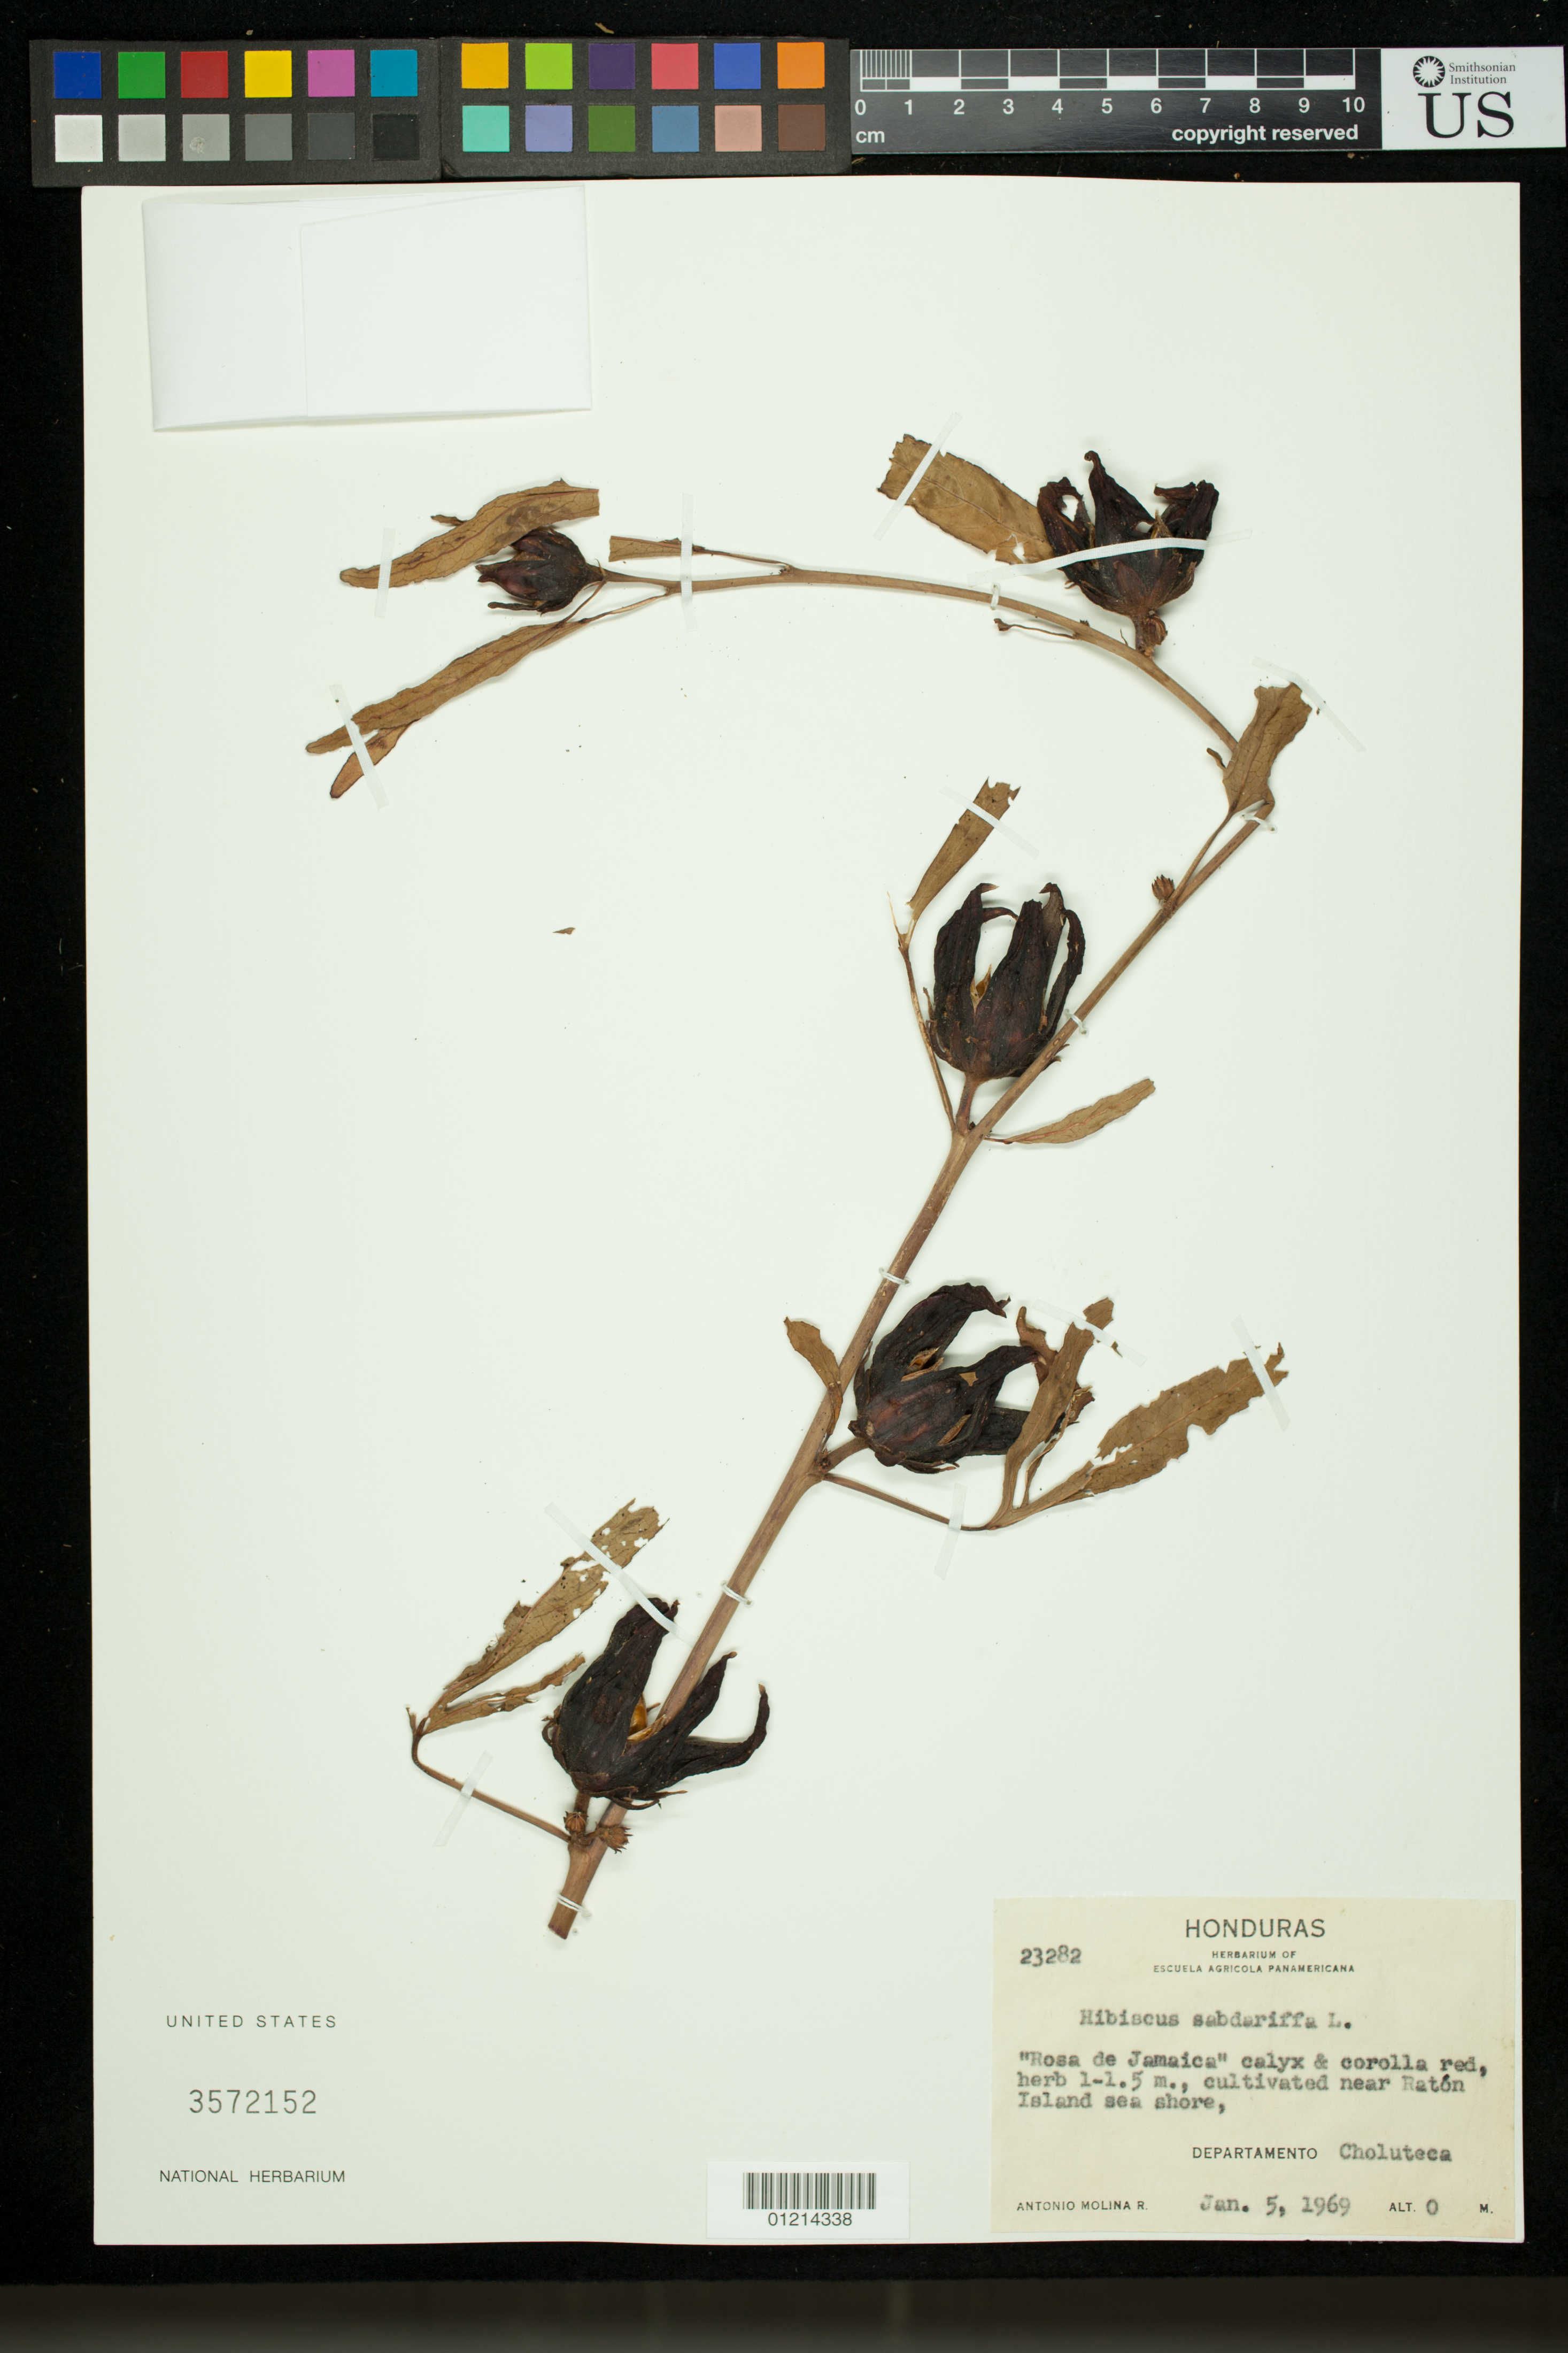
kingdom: Plantae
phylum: Tracheophyta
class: Magnoliopsida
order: Malvales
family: Malvaceae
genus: Sabdariffa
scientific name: Sabdariffa gossypiifolia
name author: (Mill.) M.M. Hanes & R.L. Barrett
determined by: Dorr, Laurence J., Curator (BOT), Smithsonian Institution - National Museum of Natural History (UNITED STATES)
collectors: A. Molina R.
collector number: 23282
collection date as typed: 05 Jan 1969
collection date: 1969-01-05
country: Honduras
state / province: Choluteca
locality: Departamento Choluteca: cultivated near Ratón island sea shore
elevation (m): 0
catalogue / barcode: US 3572152